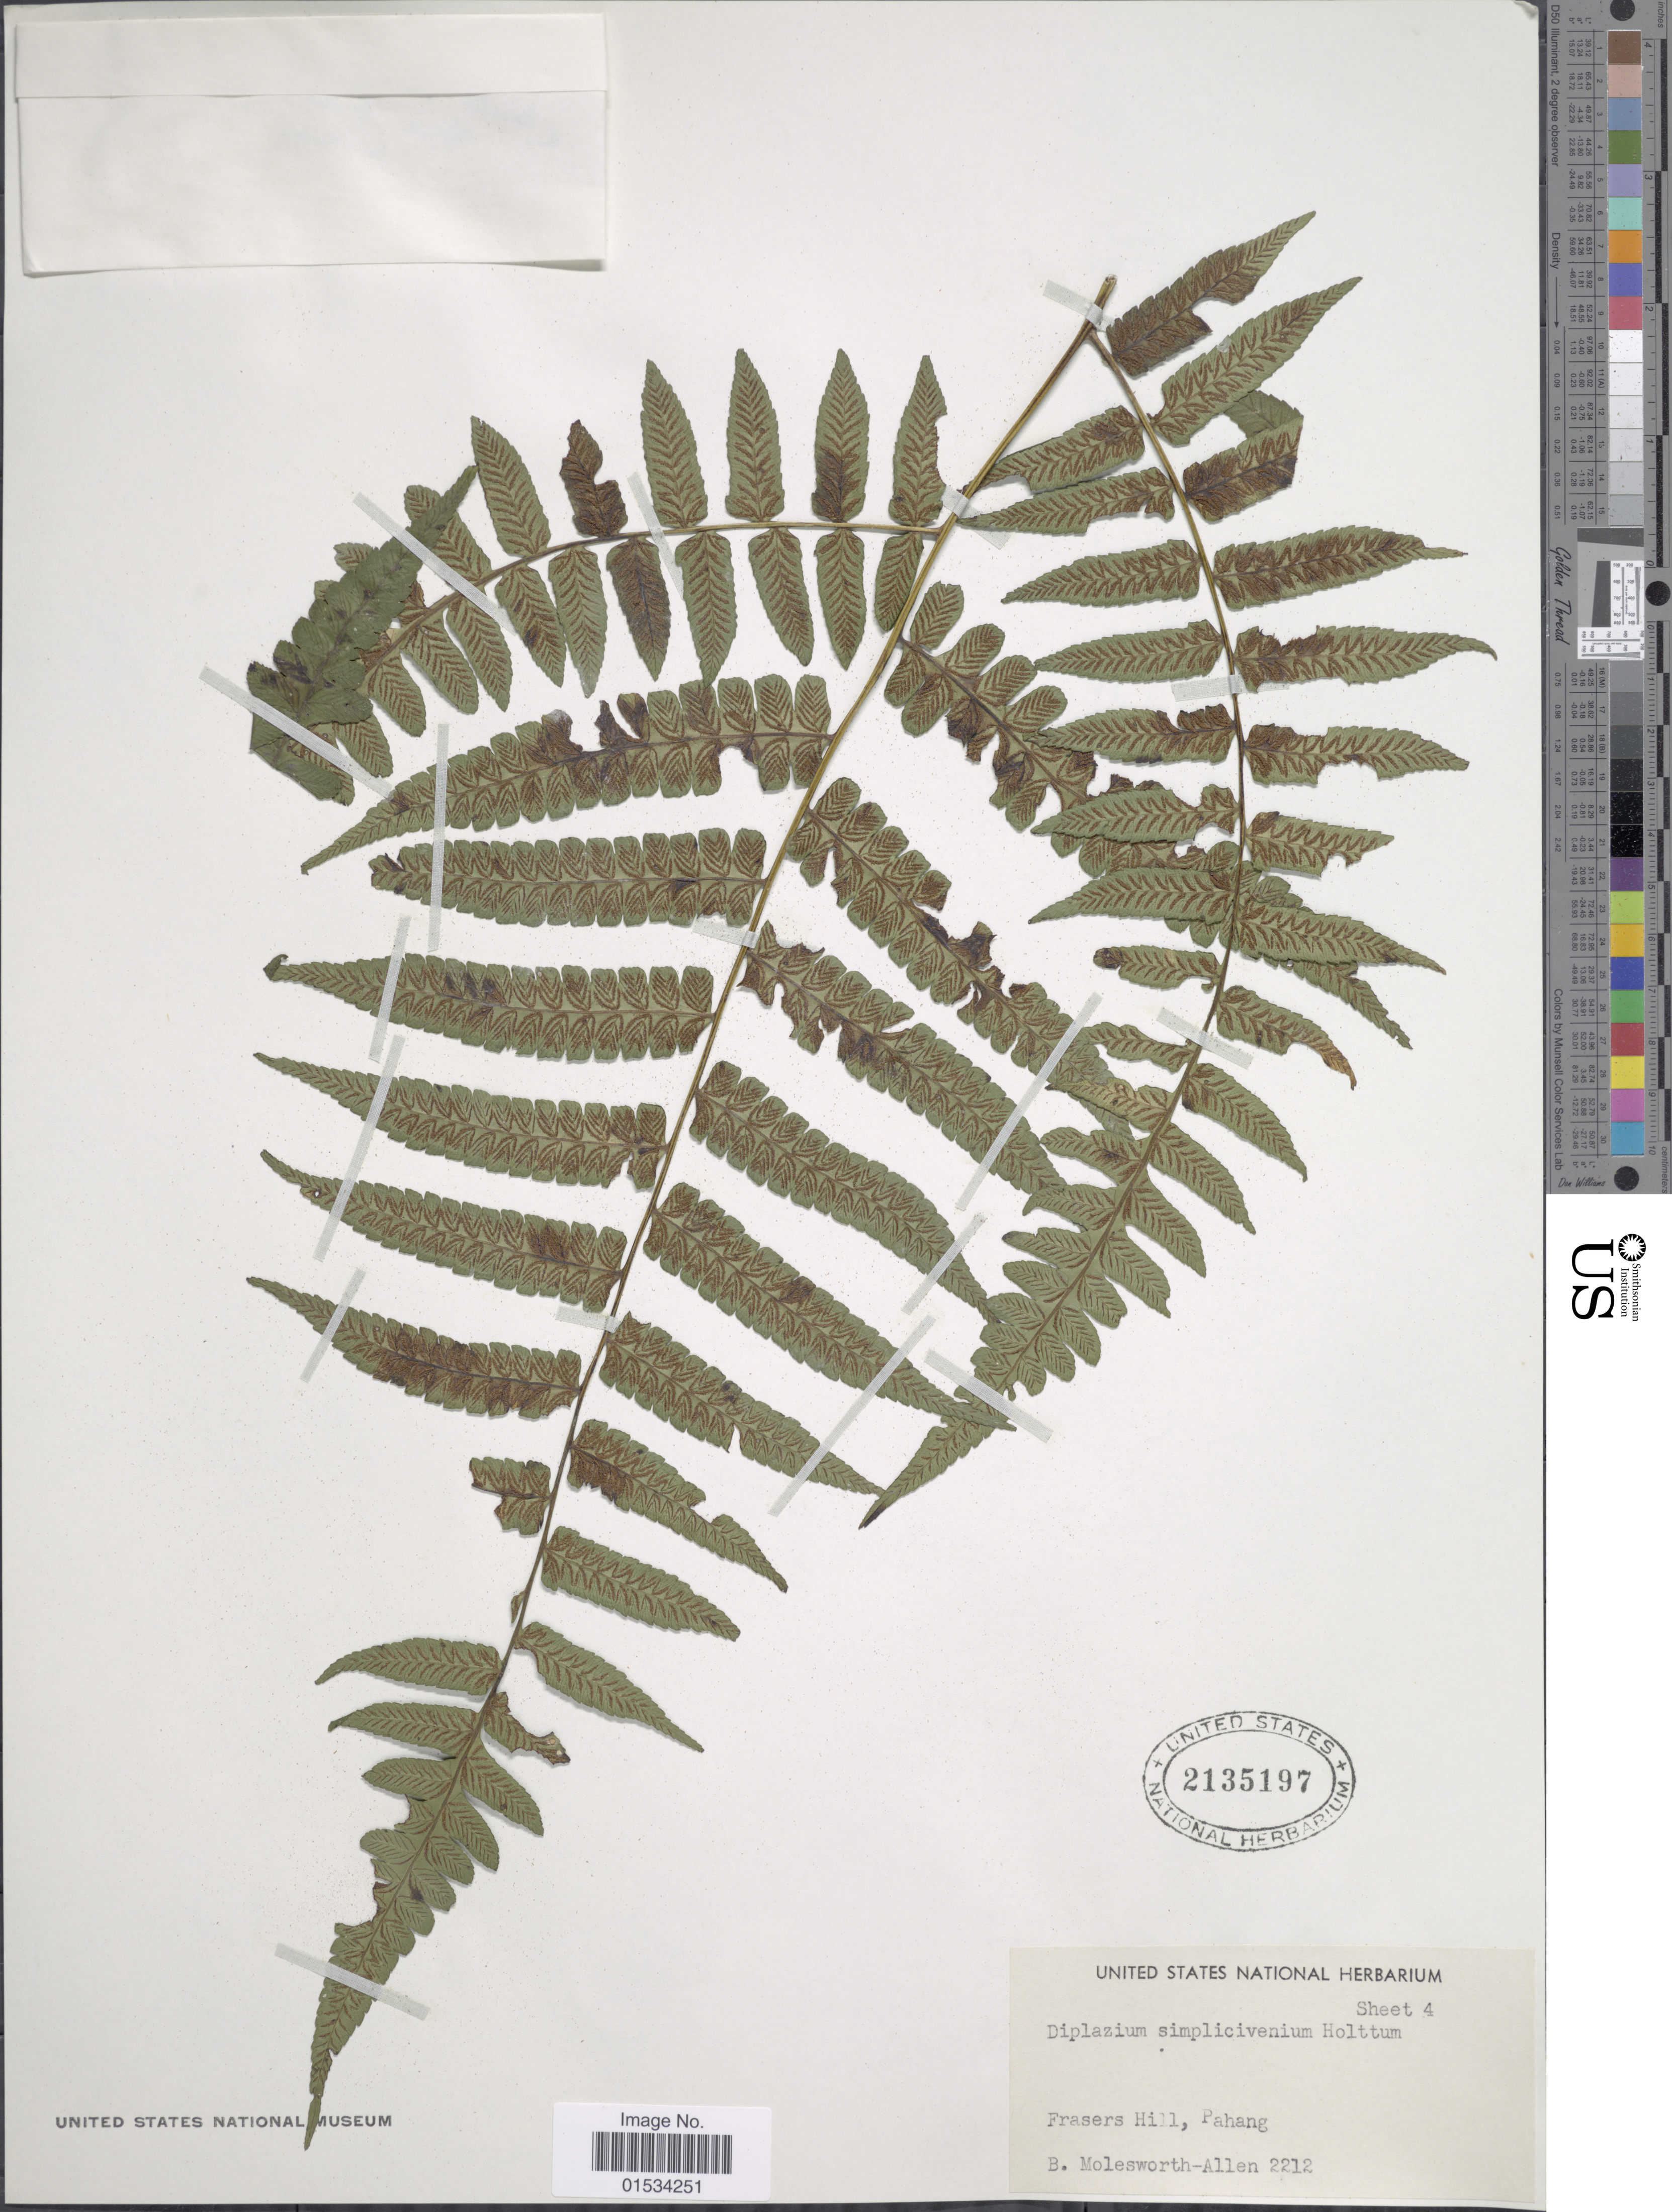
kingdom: Plantae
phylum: Tracheophyta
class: Polypodiopsida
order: Polypodiales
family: Athyriaceae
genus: Diplazium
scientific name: Diplazium simplicivenium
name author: Holttum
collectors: B. E. G. Molesworth-Allen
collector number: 2212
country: Malaysia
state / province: Pahang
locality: Frasers Hill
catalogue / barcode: US 2135197